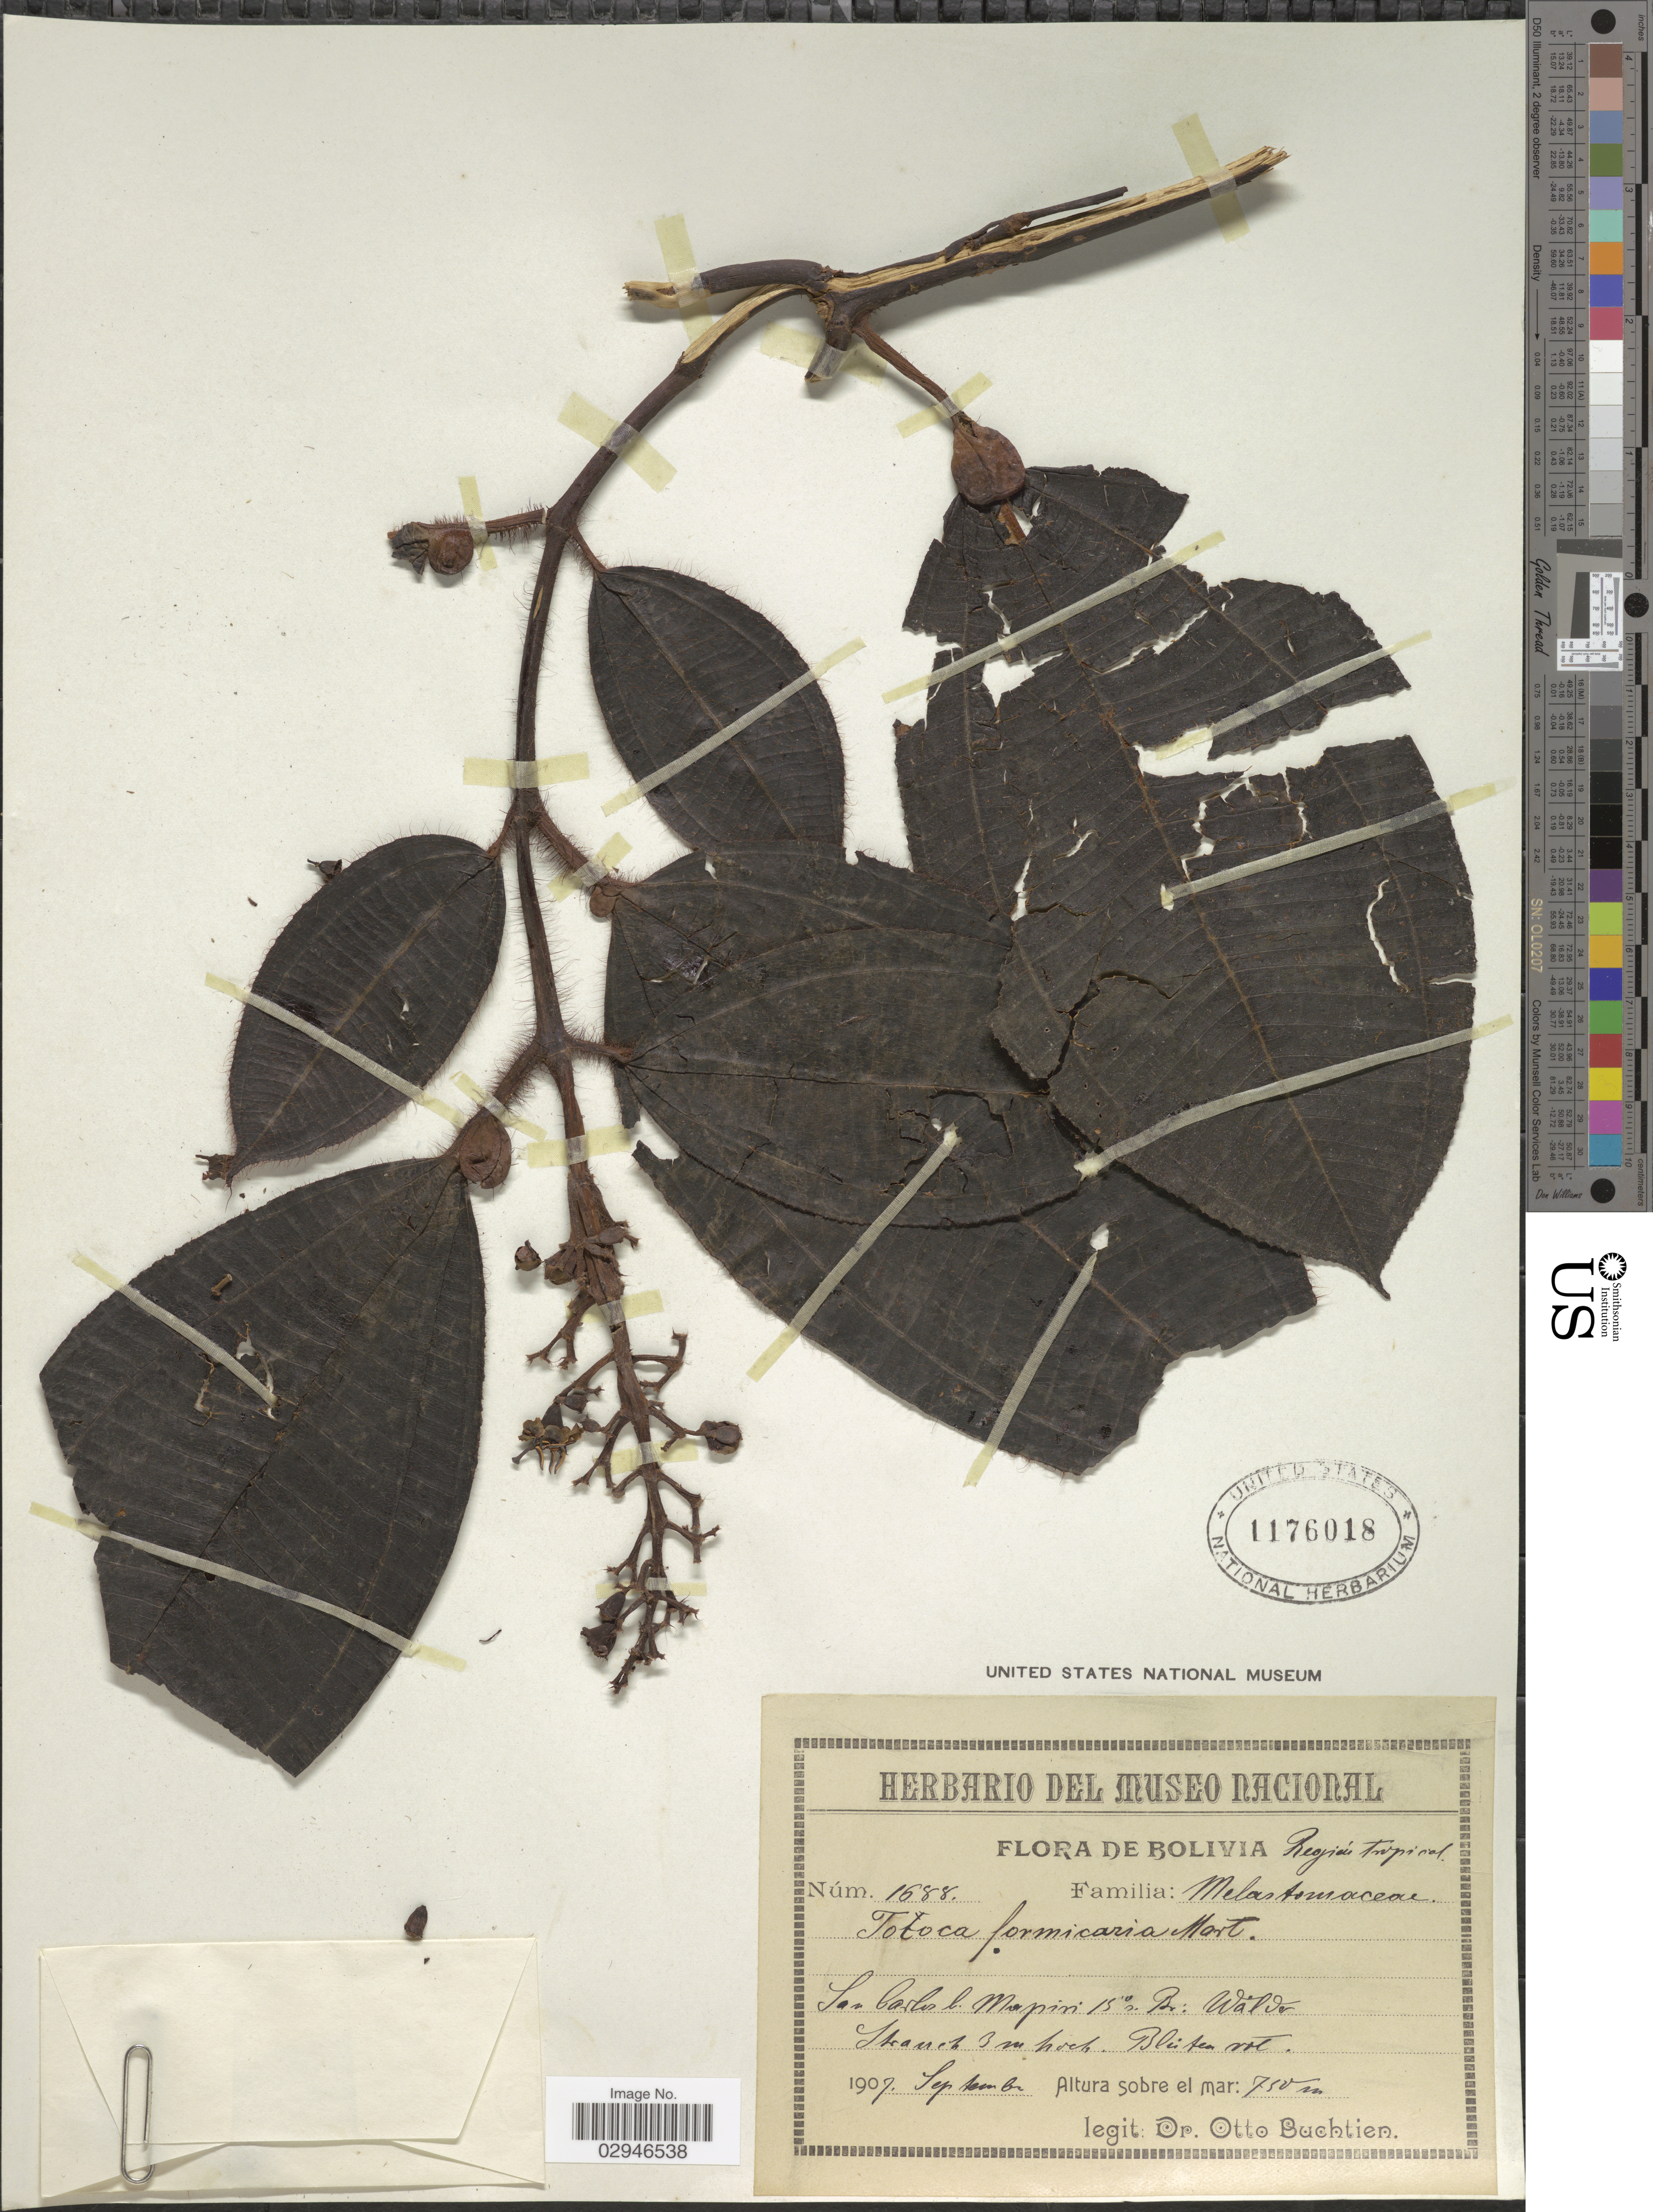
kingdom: Plantae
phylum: Tracheophyta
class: Magnoliopsida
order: Myrtales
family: Melastomataceae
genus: Tococa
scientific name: Tococa formicaria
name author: Mart.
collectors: O. Buchtien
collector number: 1688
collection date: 1907-09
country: Bolivia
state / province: La Paz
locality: Región tropical, San Carlos b. Mapiri 15° n Br. Walden.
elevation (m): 750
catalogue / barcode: US 1176018